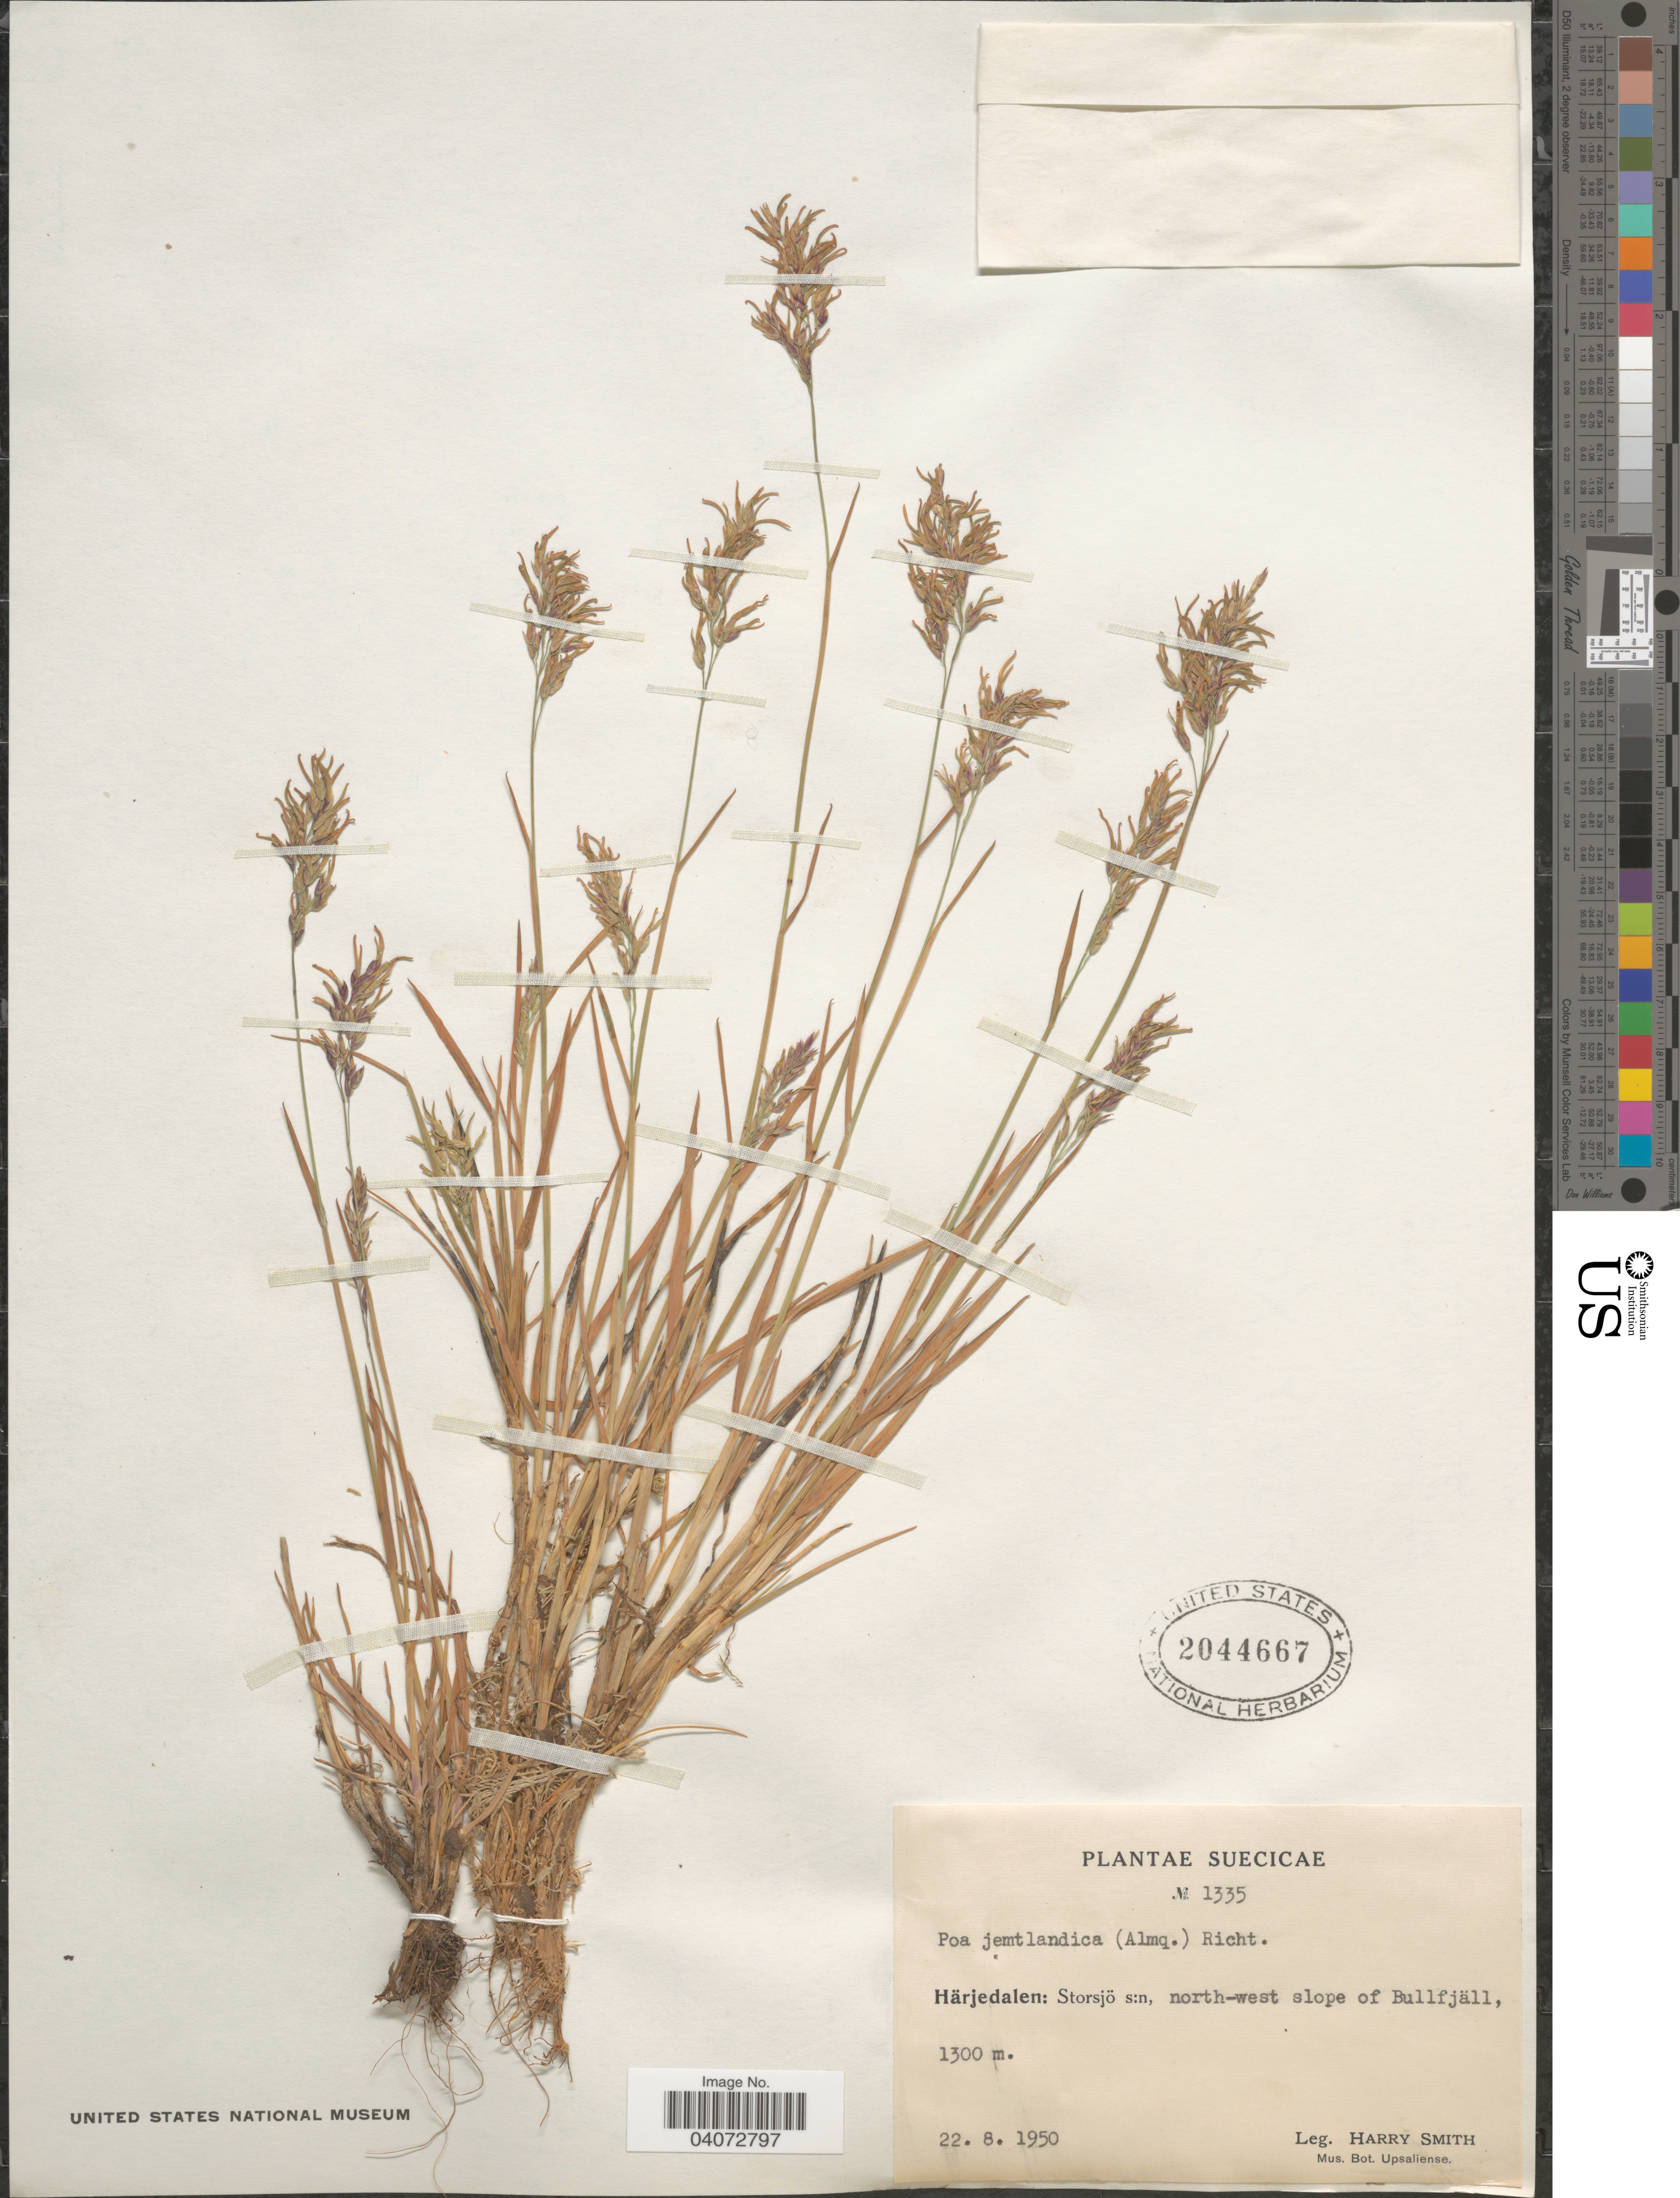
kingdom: Plantae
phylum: Tracheophyta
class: Liliopsida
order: Poales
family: Poaceae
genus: Poa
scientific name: Poa x jemtlandica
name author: (Almq.) K. Richt.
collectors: H. Smith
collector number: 1335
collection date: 1950-08-22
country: Sweden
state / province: Jamtland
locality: Suecicae. Härjedalen: Storsjö s:n, north-west slope of Bullfjäll.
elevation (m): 1300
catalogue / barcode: US 2044667